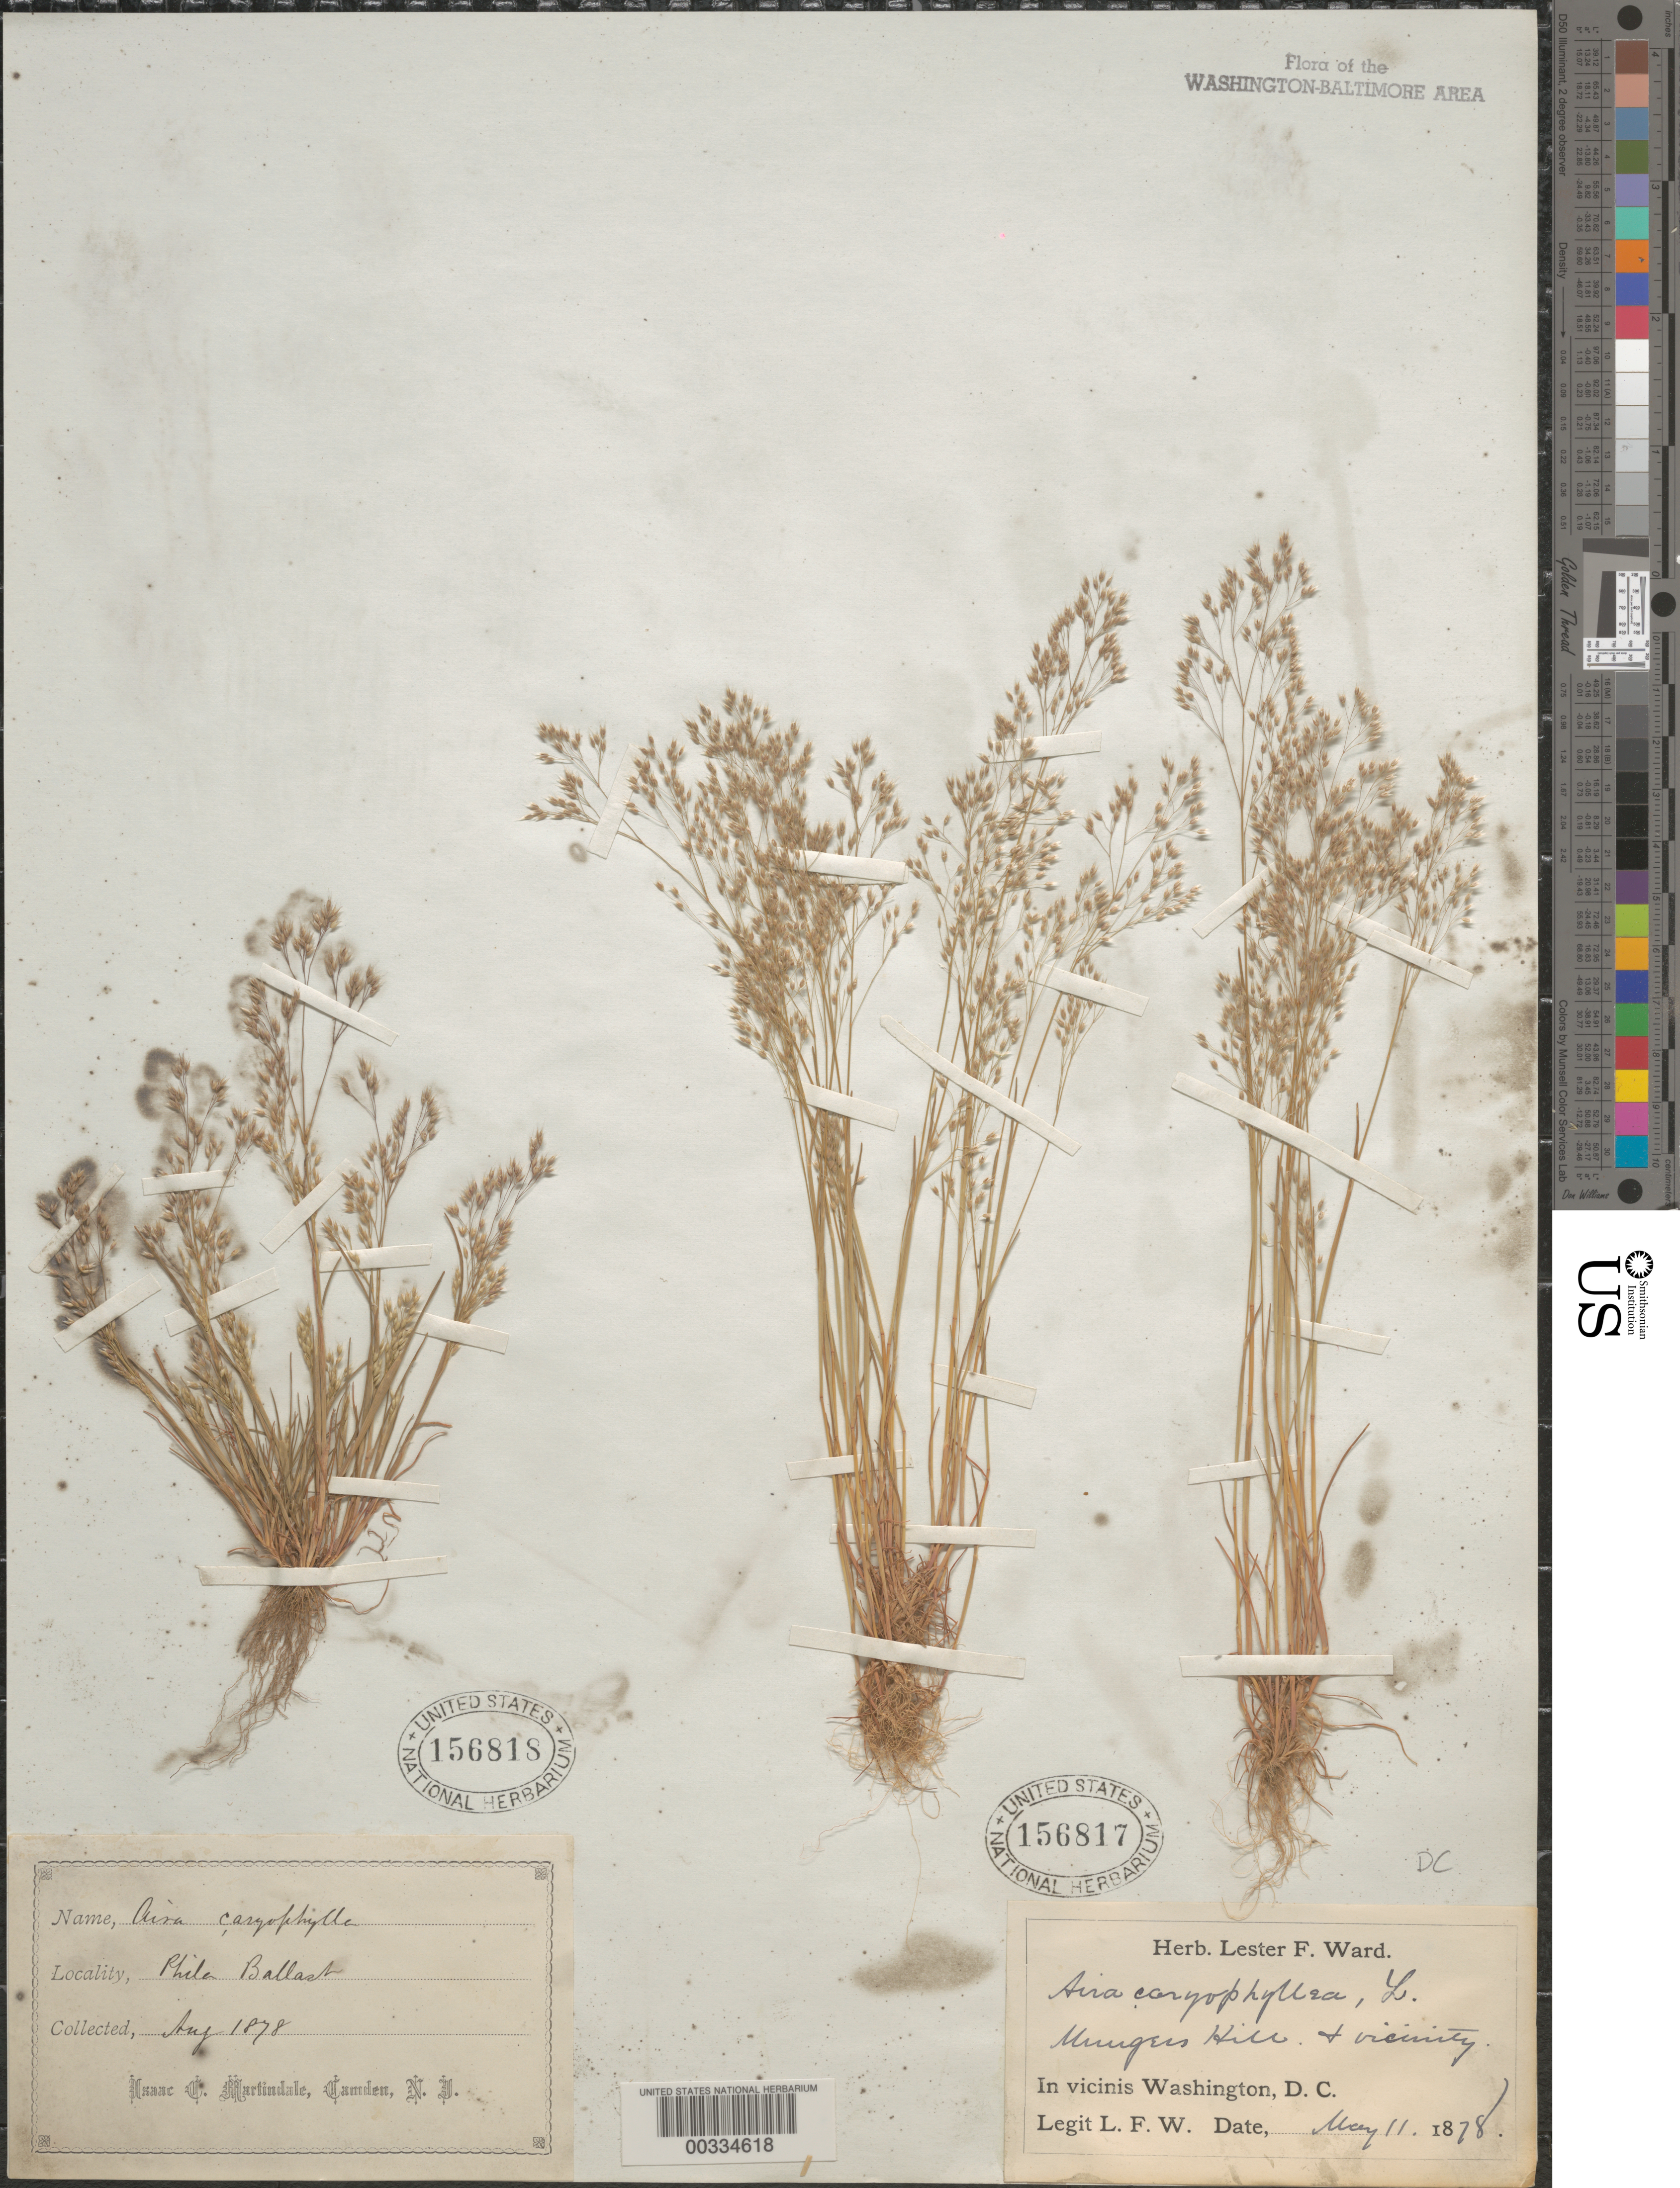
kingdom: Plantae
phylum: Tracheophyta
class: Liliopsida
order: Poales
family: Poaceae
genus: Aira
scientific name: Aira caryophyllea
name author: L.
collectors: L. F. Ward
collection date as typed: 11 May 1878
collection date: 1878-05-11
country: United States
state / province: District of Columbia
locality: Mungers Hill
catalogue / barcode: US 156817